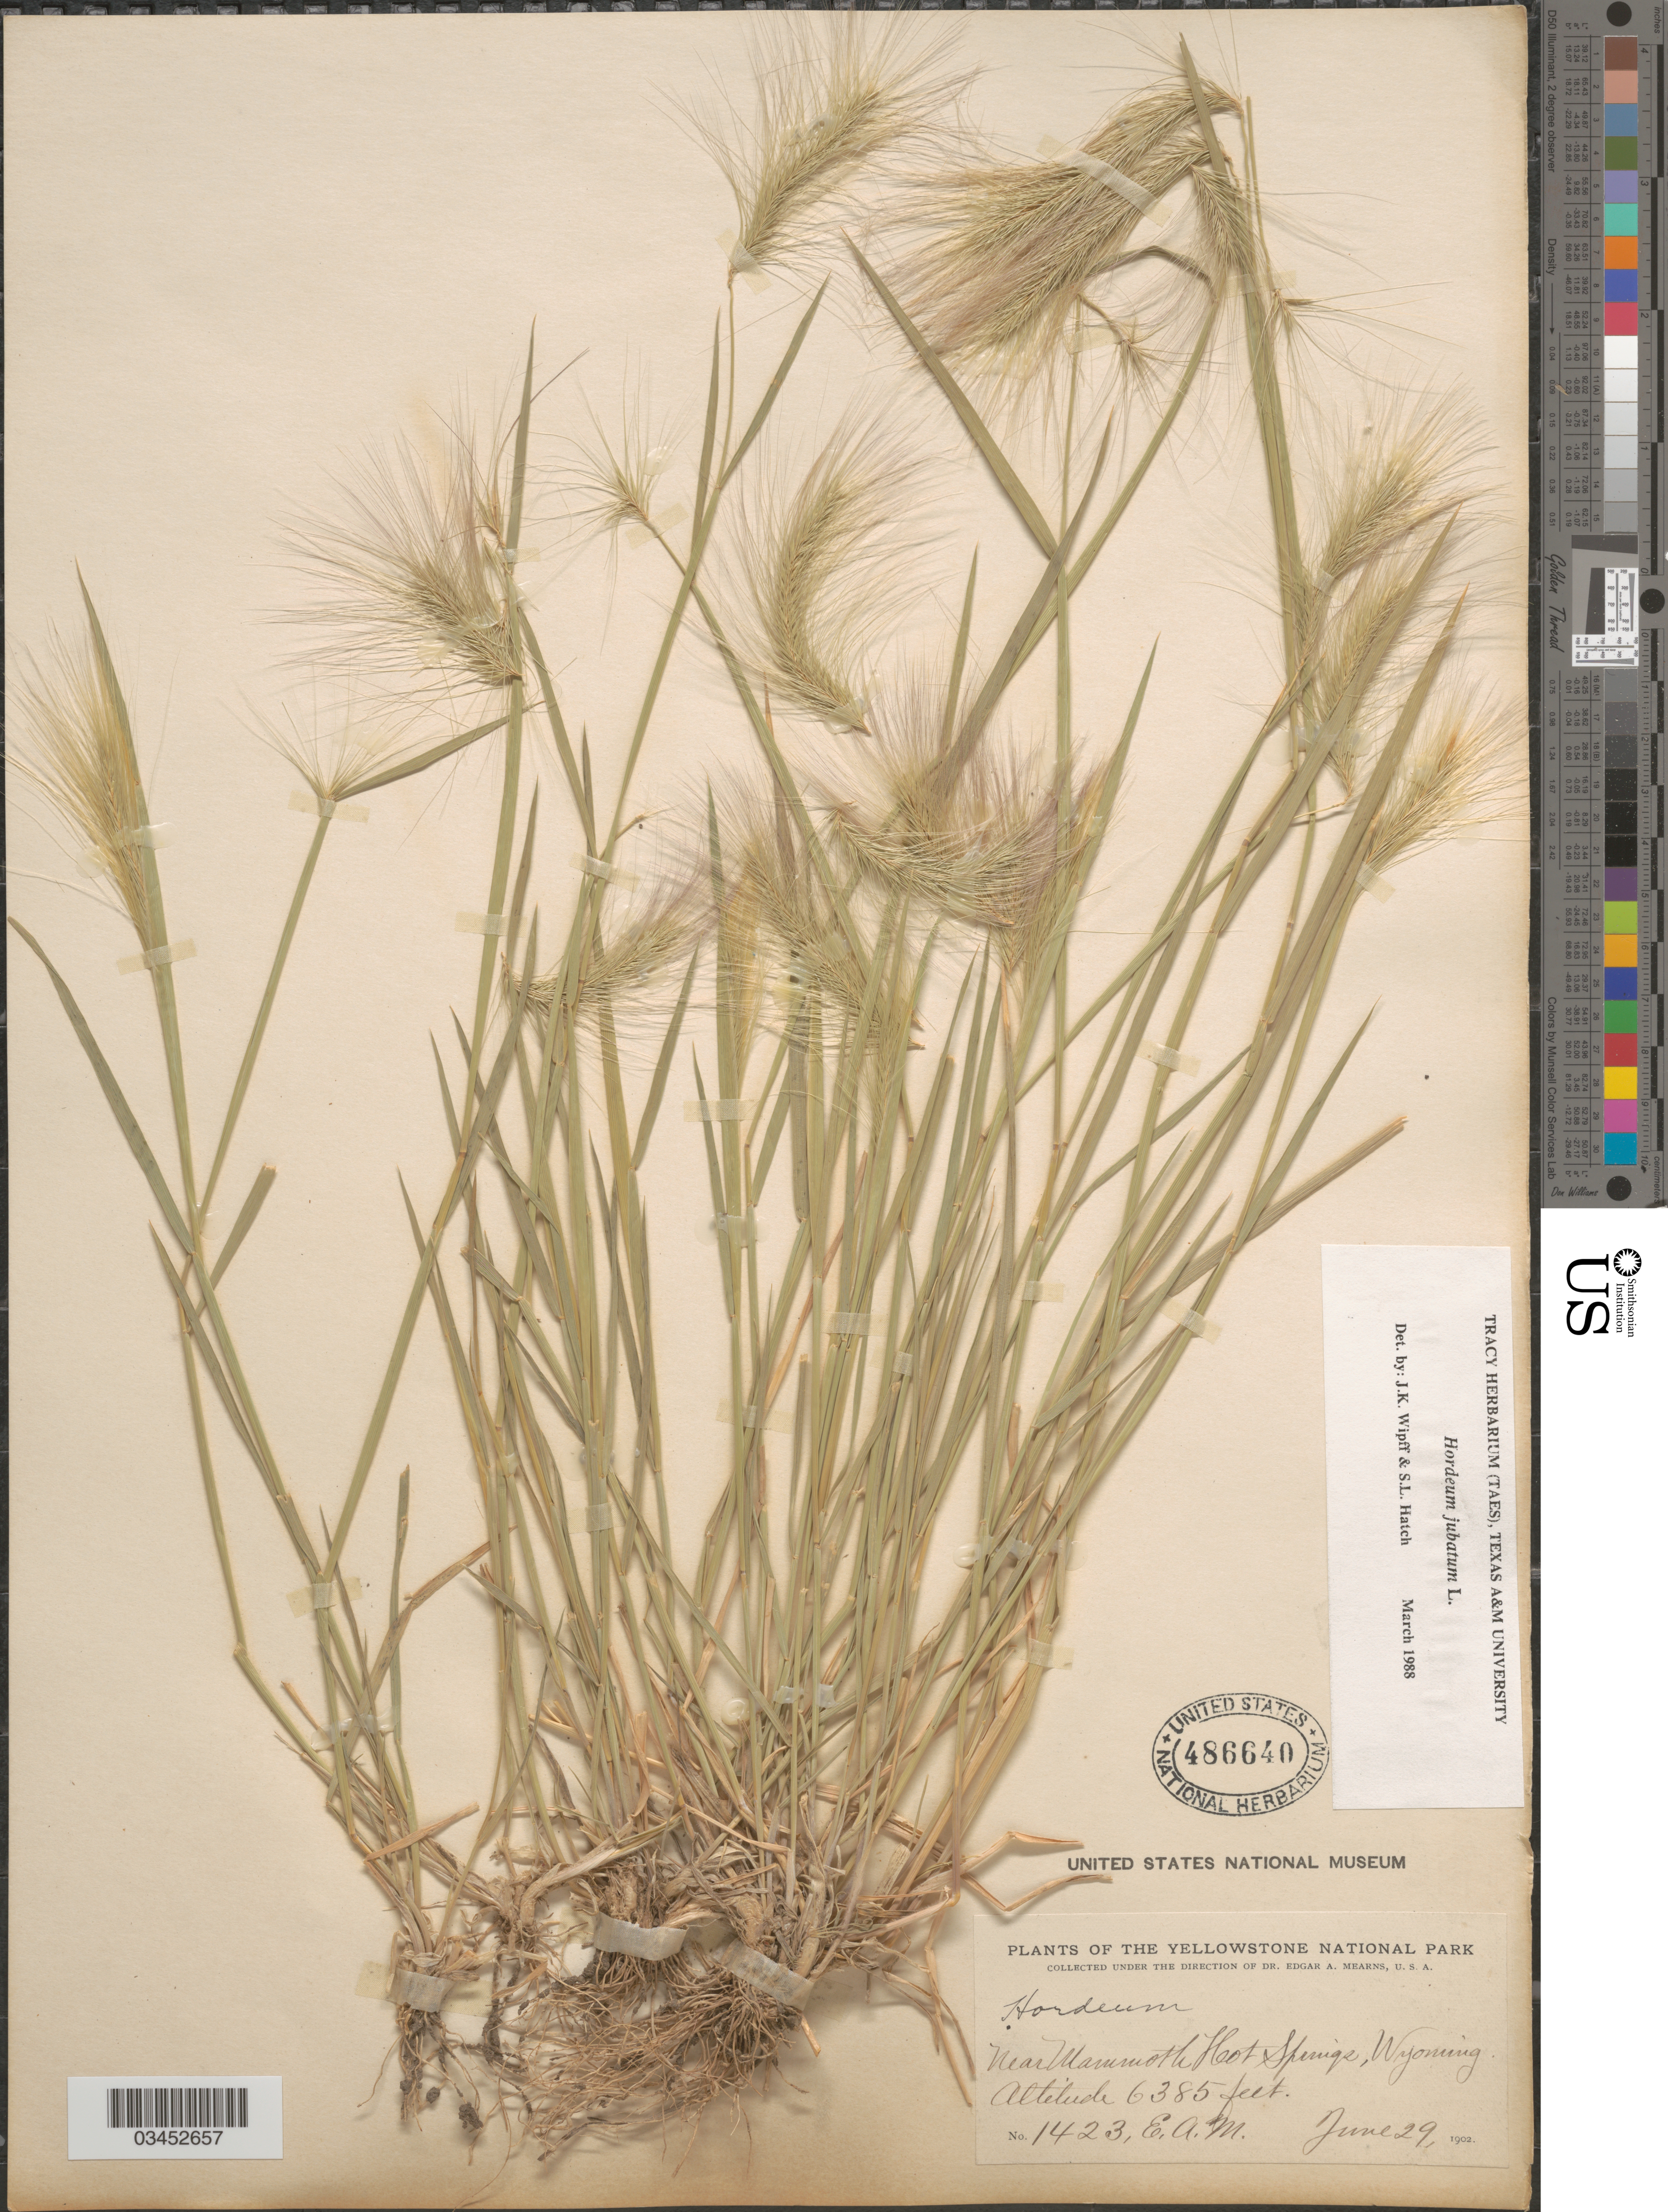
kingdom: Plantae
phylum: Tracheophyta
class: Liliopsida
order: Poales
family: Poaceae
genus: Hordeum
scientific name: Hordeum jubatum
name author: L.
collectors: E. A. Mearns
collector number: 1423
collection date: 1902-06-29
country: United States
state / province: Wyoming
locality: The Yellowstone National Park. Near Mammoth Hot Springs.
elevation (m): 1946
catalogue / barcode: US 486640